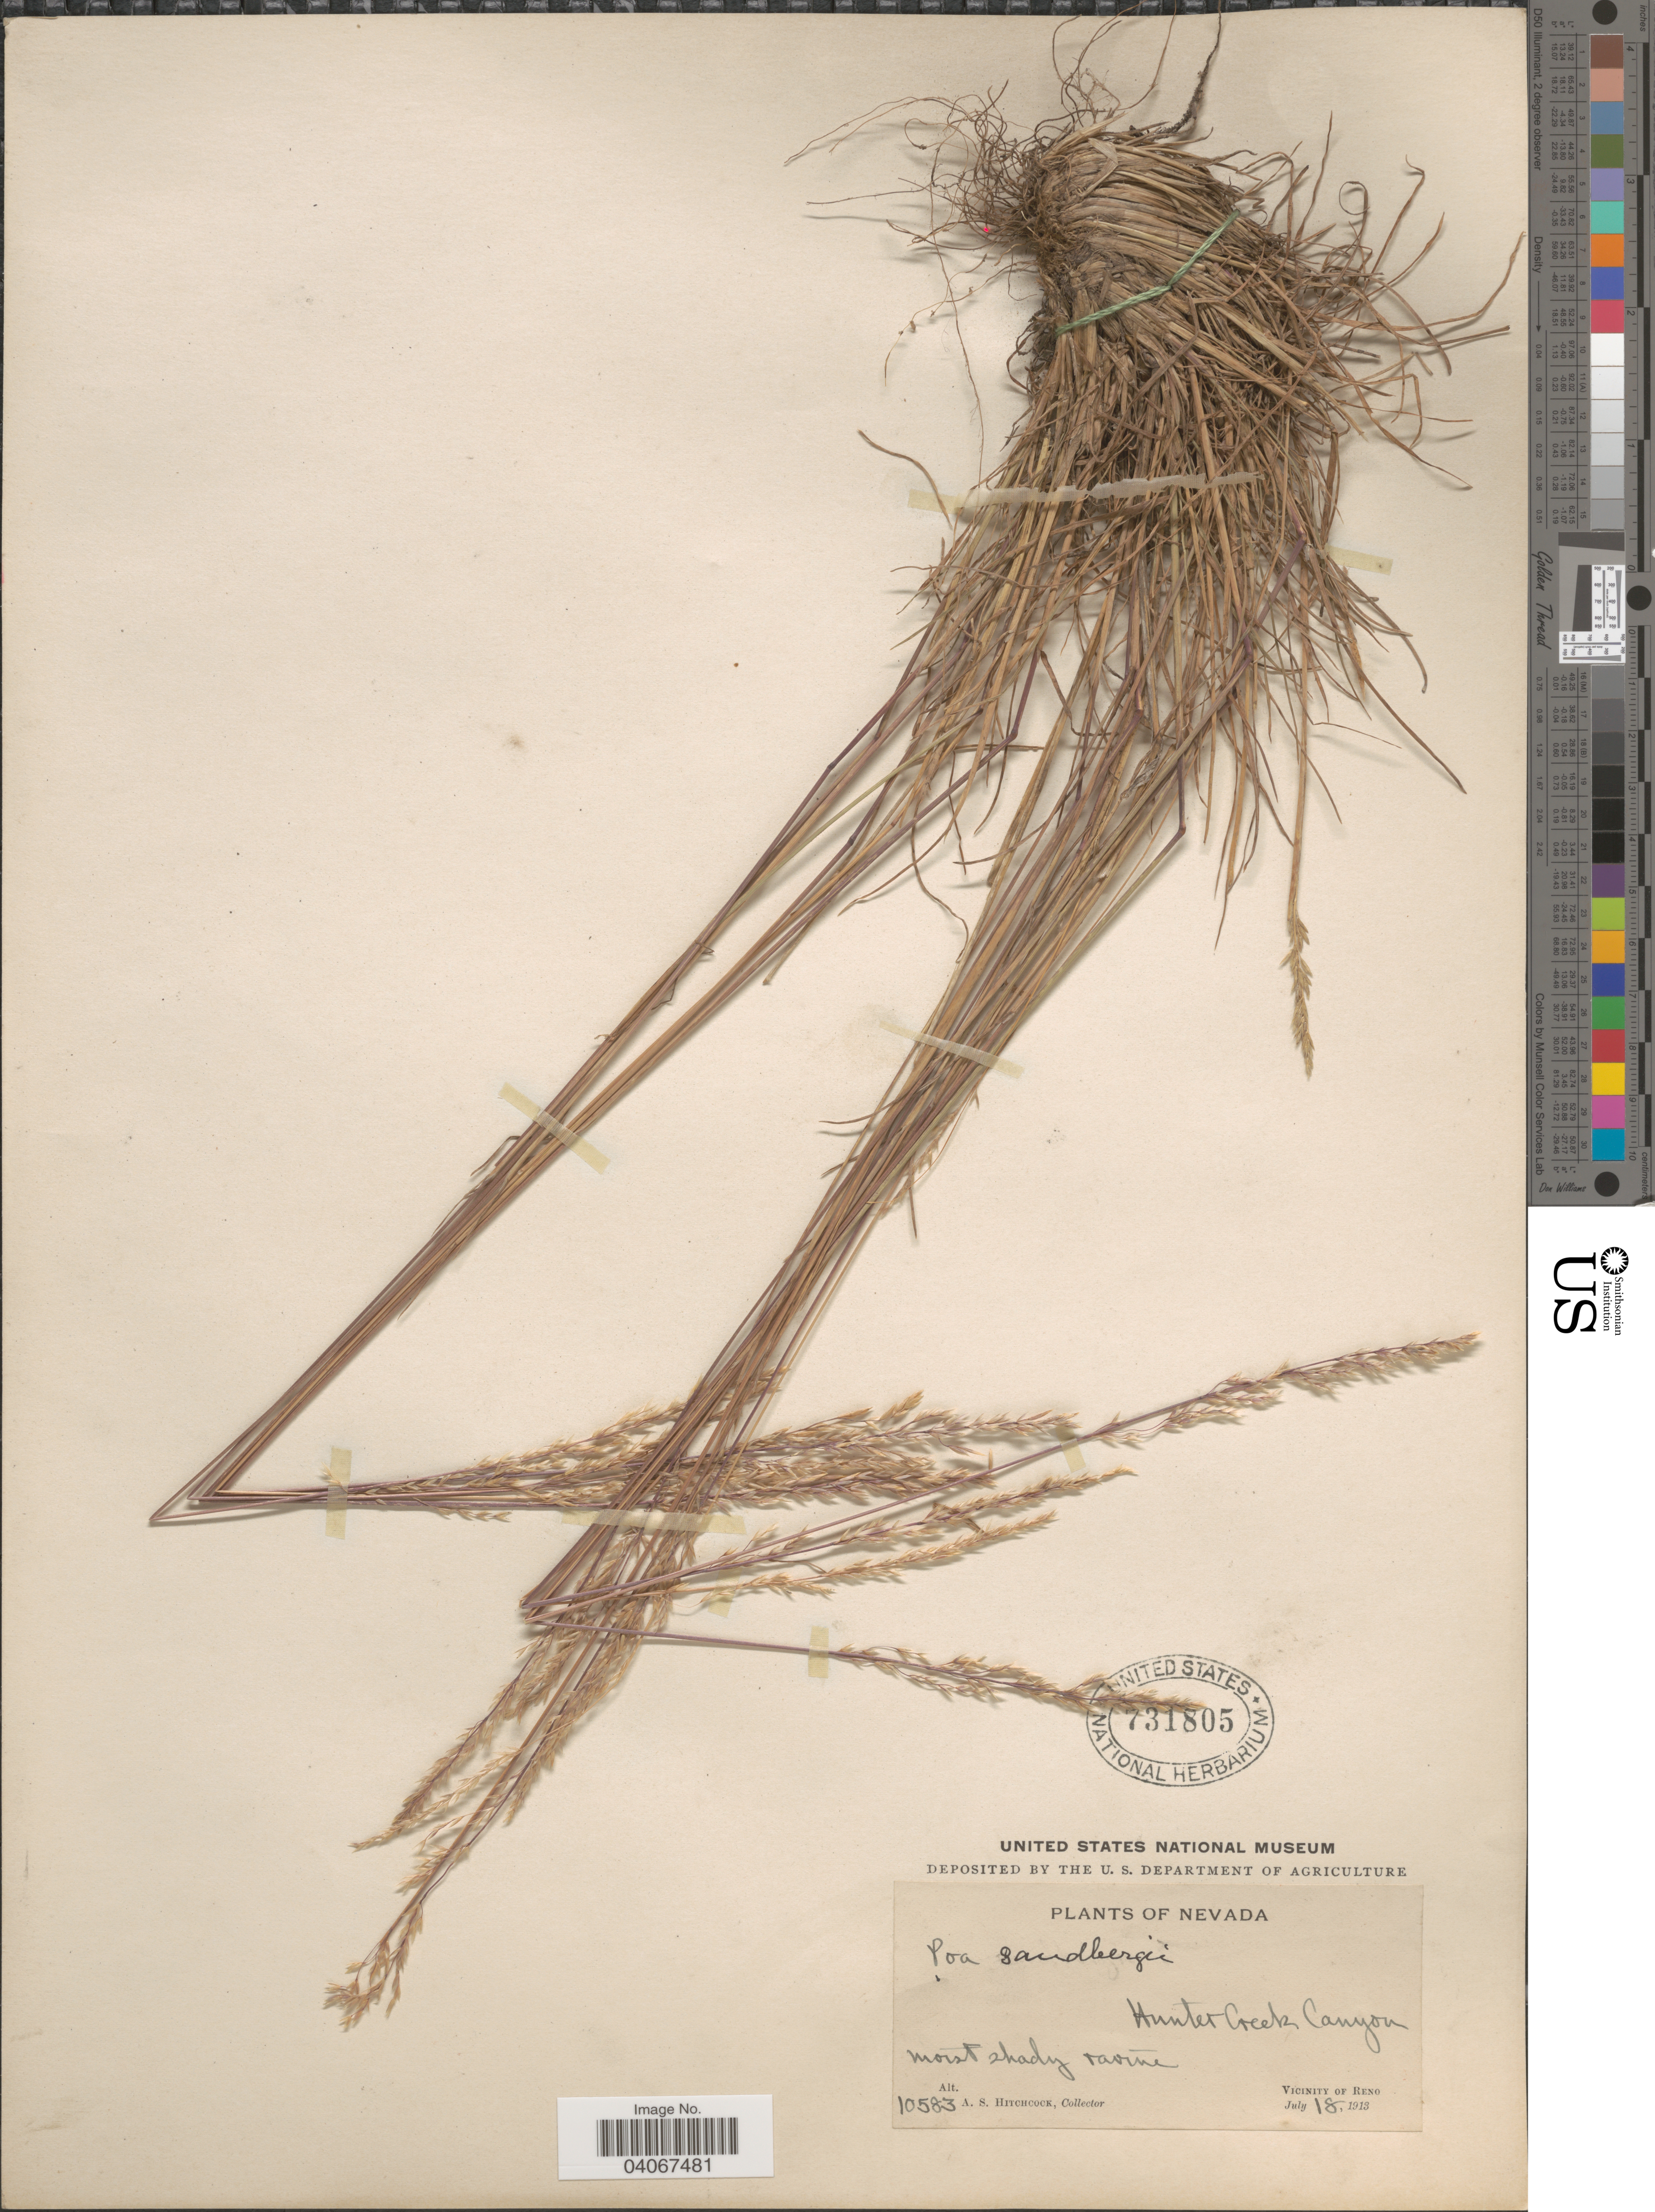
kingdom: Plantae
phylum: Tracheophyta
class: Liliopsida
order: Poales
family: Poaceae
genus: Poa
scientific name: Poa secunda subsp. secunda var. secunda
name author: J. Presl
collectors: A. S. Hitchcock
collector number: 10583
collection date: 1913-07-18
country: United States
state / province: Nevada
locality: Hunter Creek Canyon. Moist shady ravine. Vicinity of Reno.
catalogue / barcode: US 731805